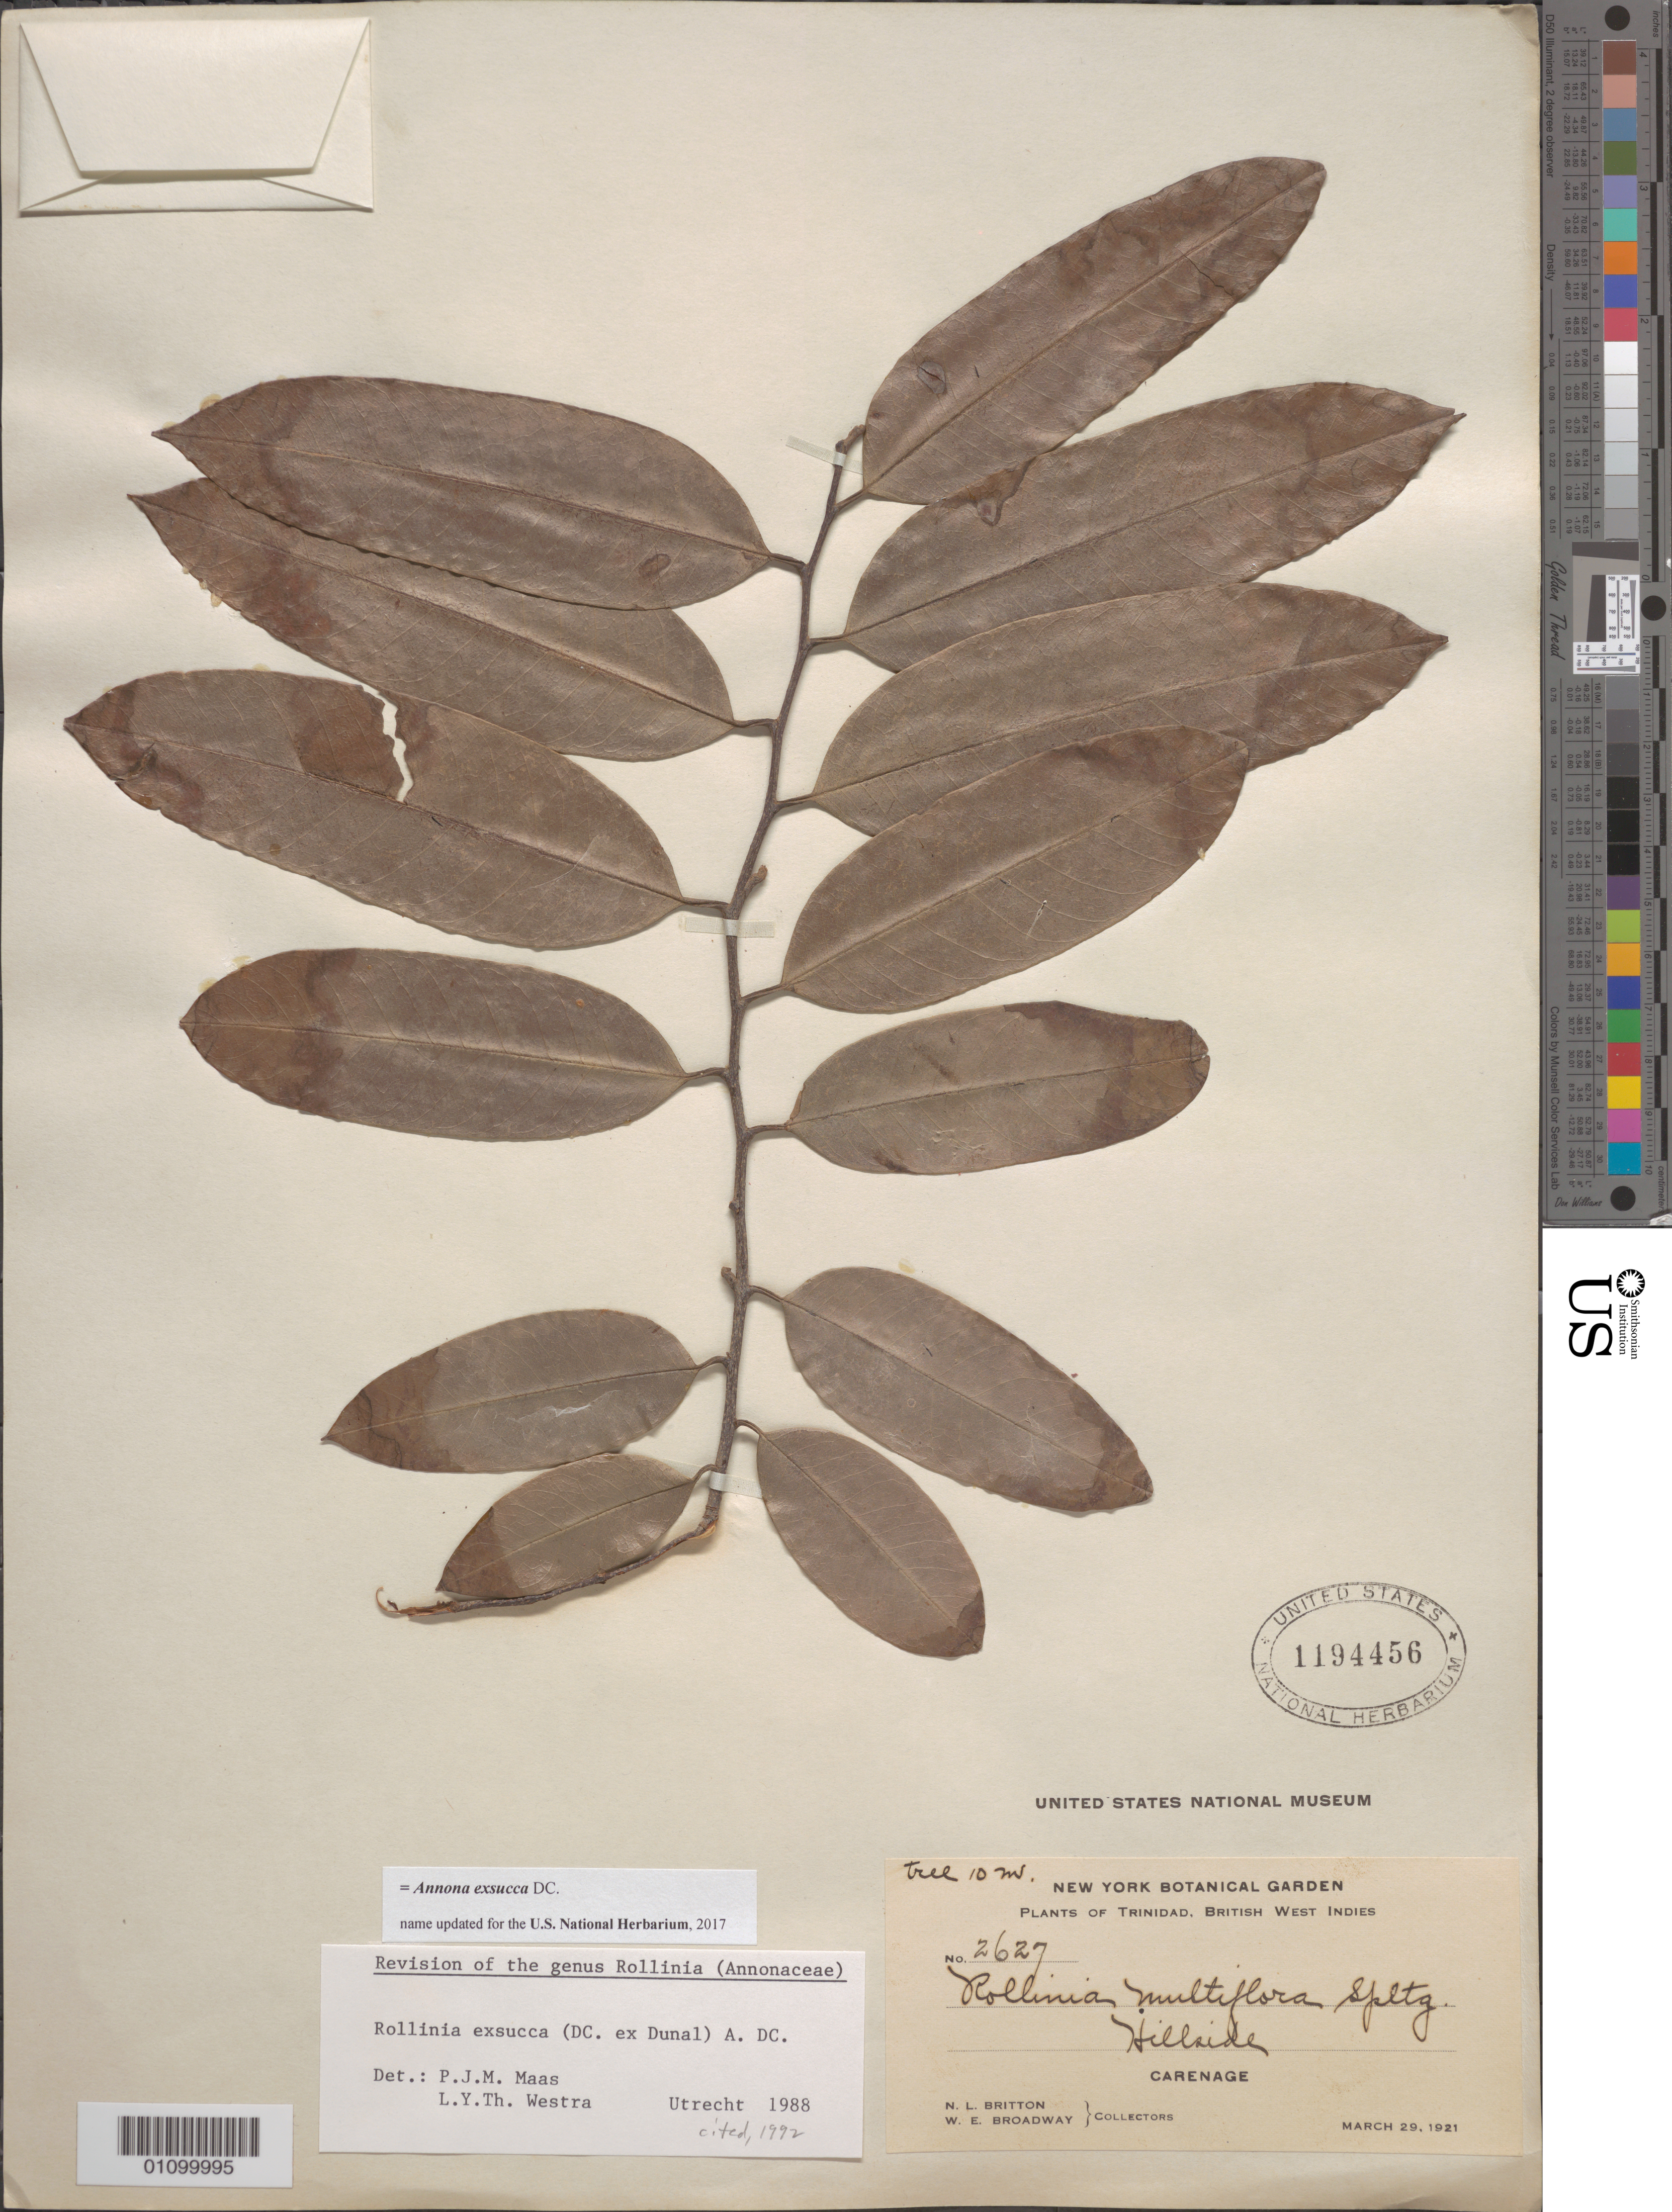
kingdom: Plantae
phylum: Tracheophyta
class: Magnoliopsida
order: Magnoliales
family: Annonaceae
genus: Annona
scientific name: Annona exsucca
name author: DC. ex Dunal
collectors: N. Britton & W. E. Broadway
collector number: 2627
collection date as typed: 29 Mar 1921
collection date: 1921-03-29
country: Trinidad and Tobago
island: Trinidad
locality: Hillside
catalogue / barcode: US 1194456